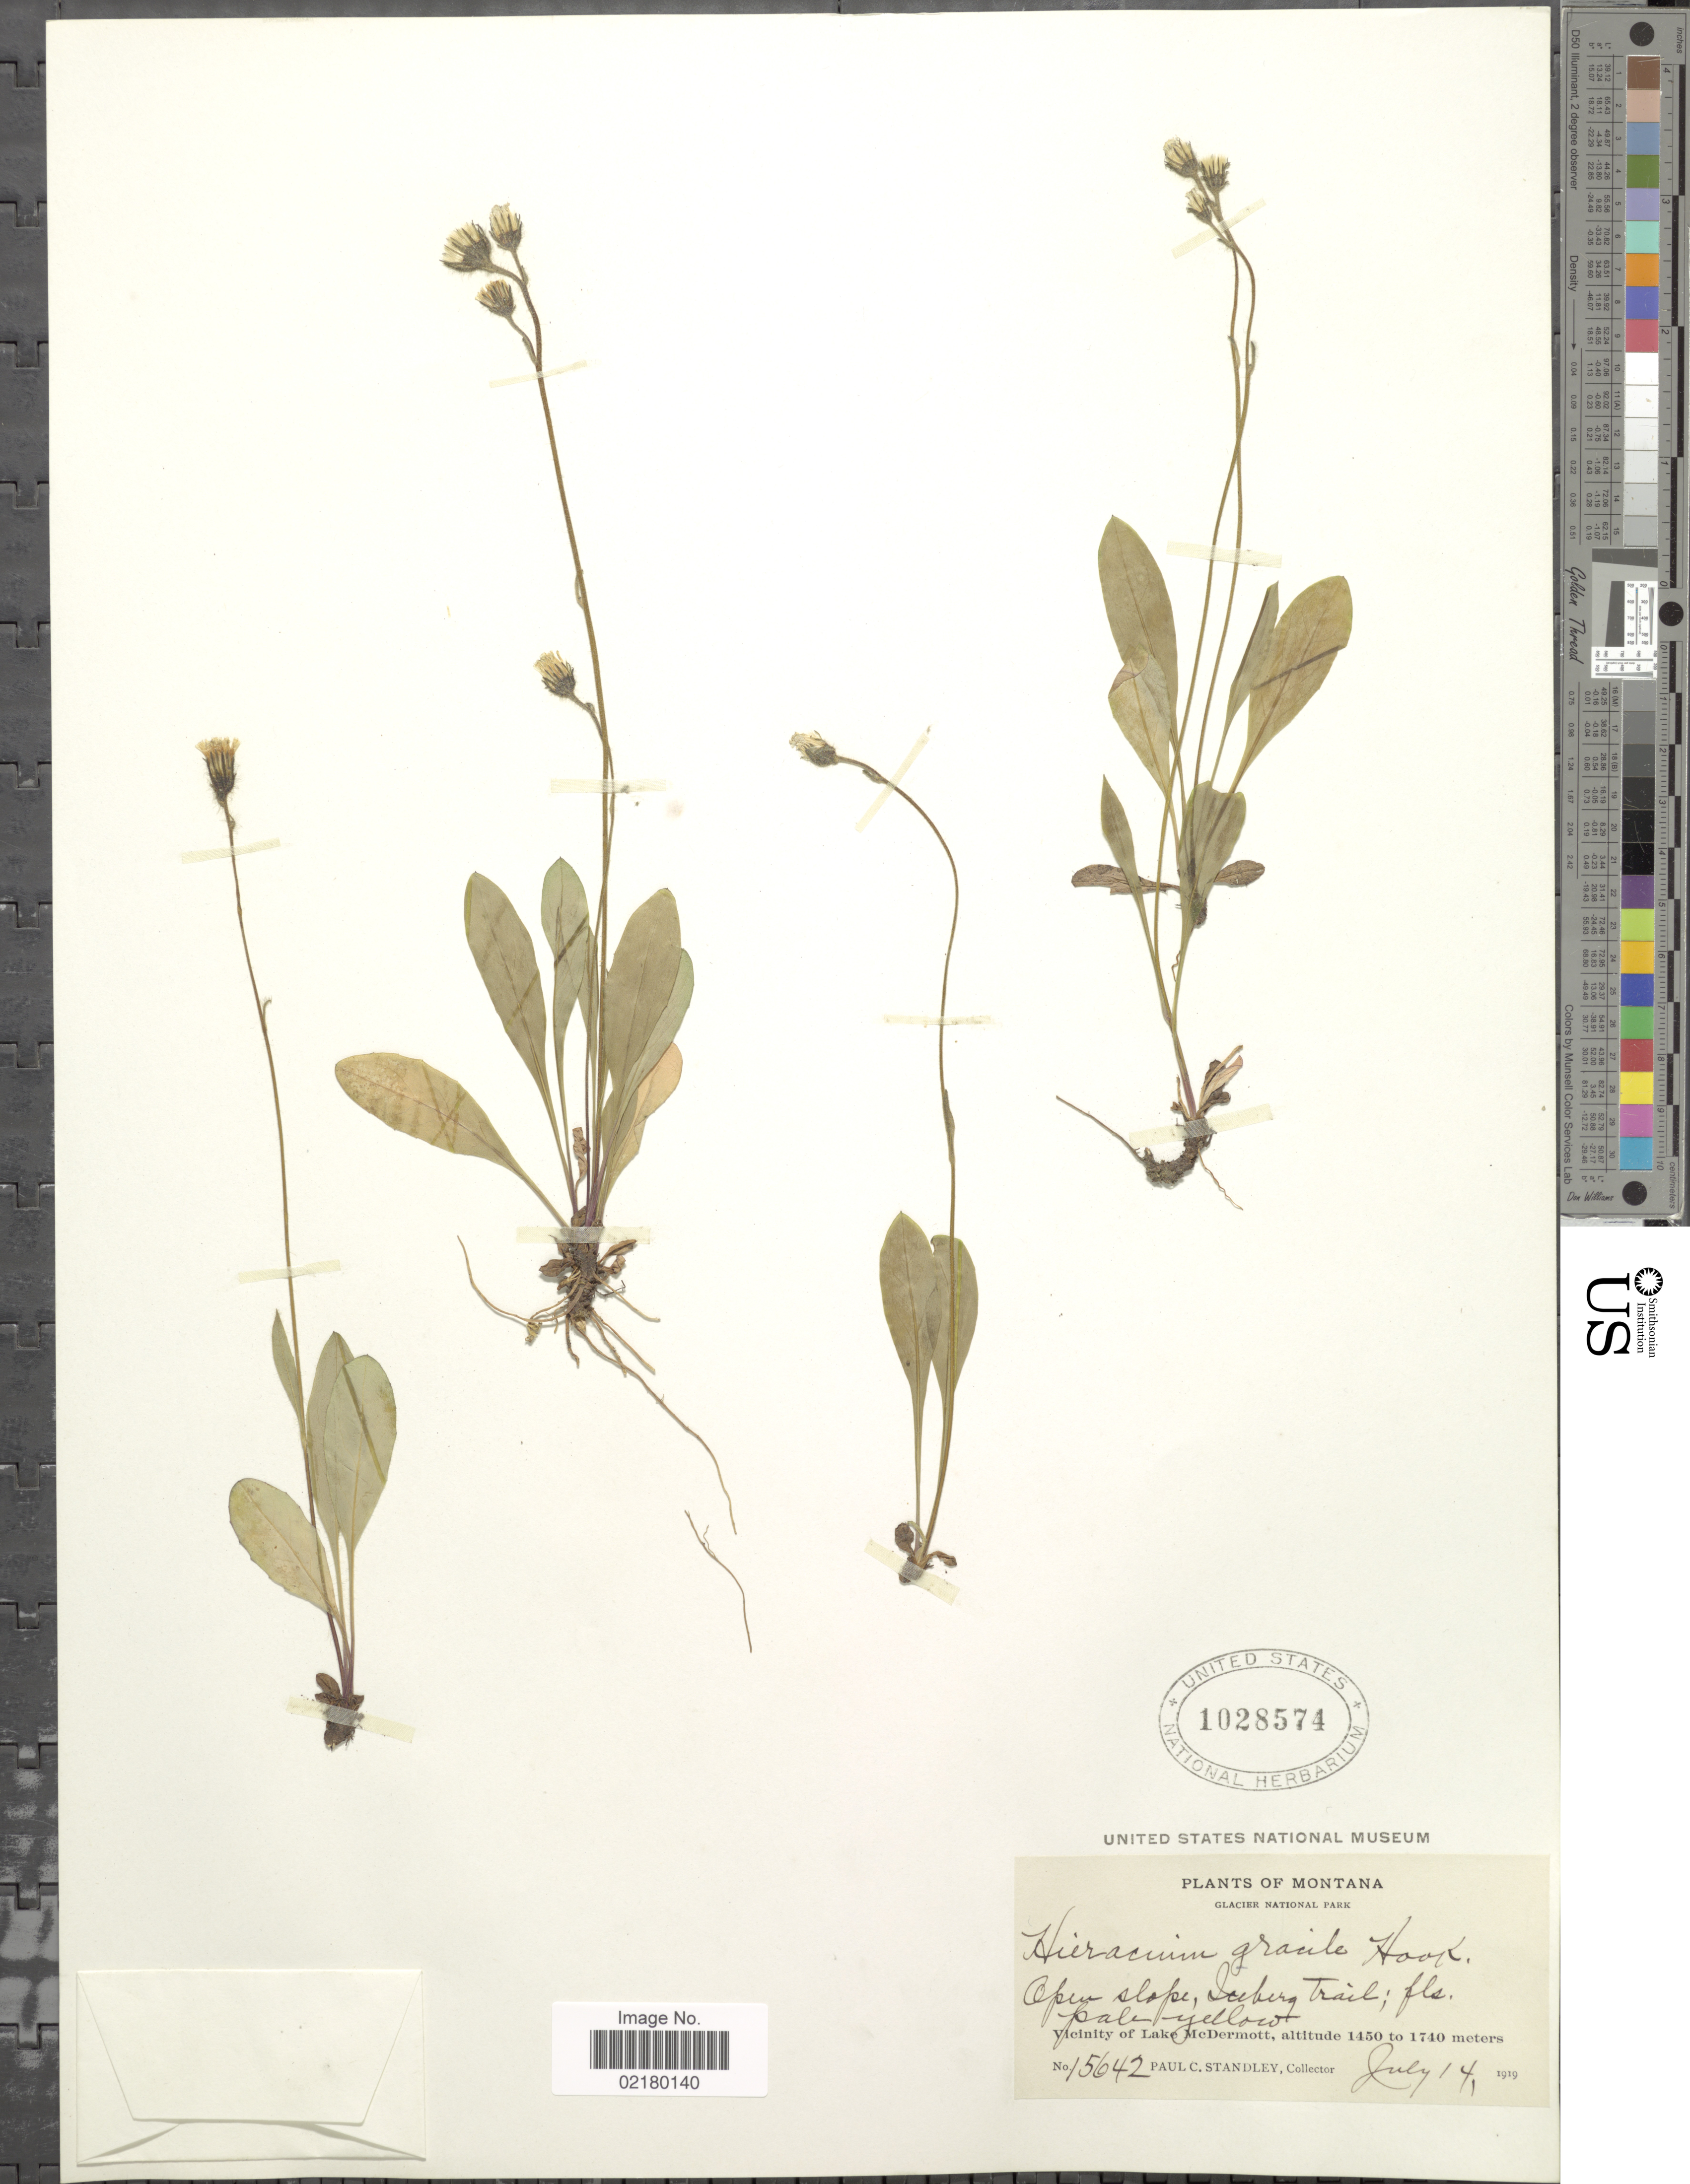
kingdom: Plantae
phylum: Tracheophyta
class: Magnoliopsida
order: Asterales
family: Asteraceae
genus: Hieracium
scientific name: Hieracium triste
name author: Willd. ex Spreng.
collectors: P. C. Standley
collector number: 15642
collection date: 1919-07-14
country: United States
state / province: Montana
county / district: Glacier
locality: Glacier National Parj, Open slope, Iceberg Trail, Vicinity of Lake McDermott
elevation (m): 1450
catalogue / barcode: US 1028574